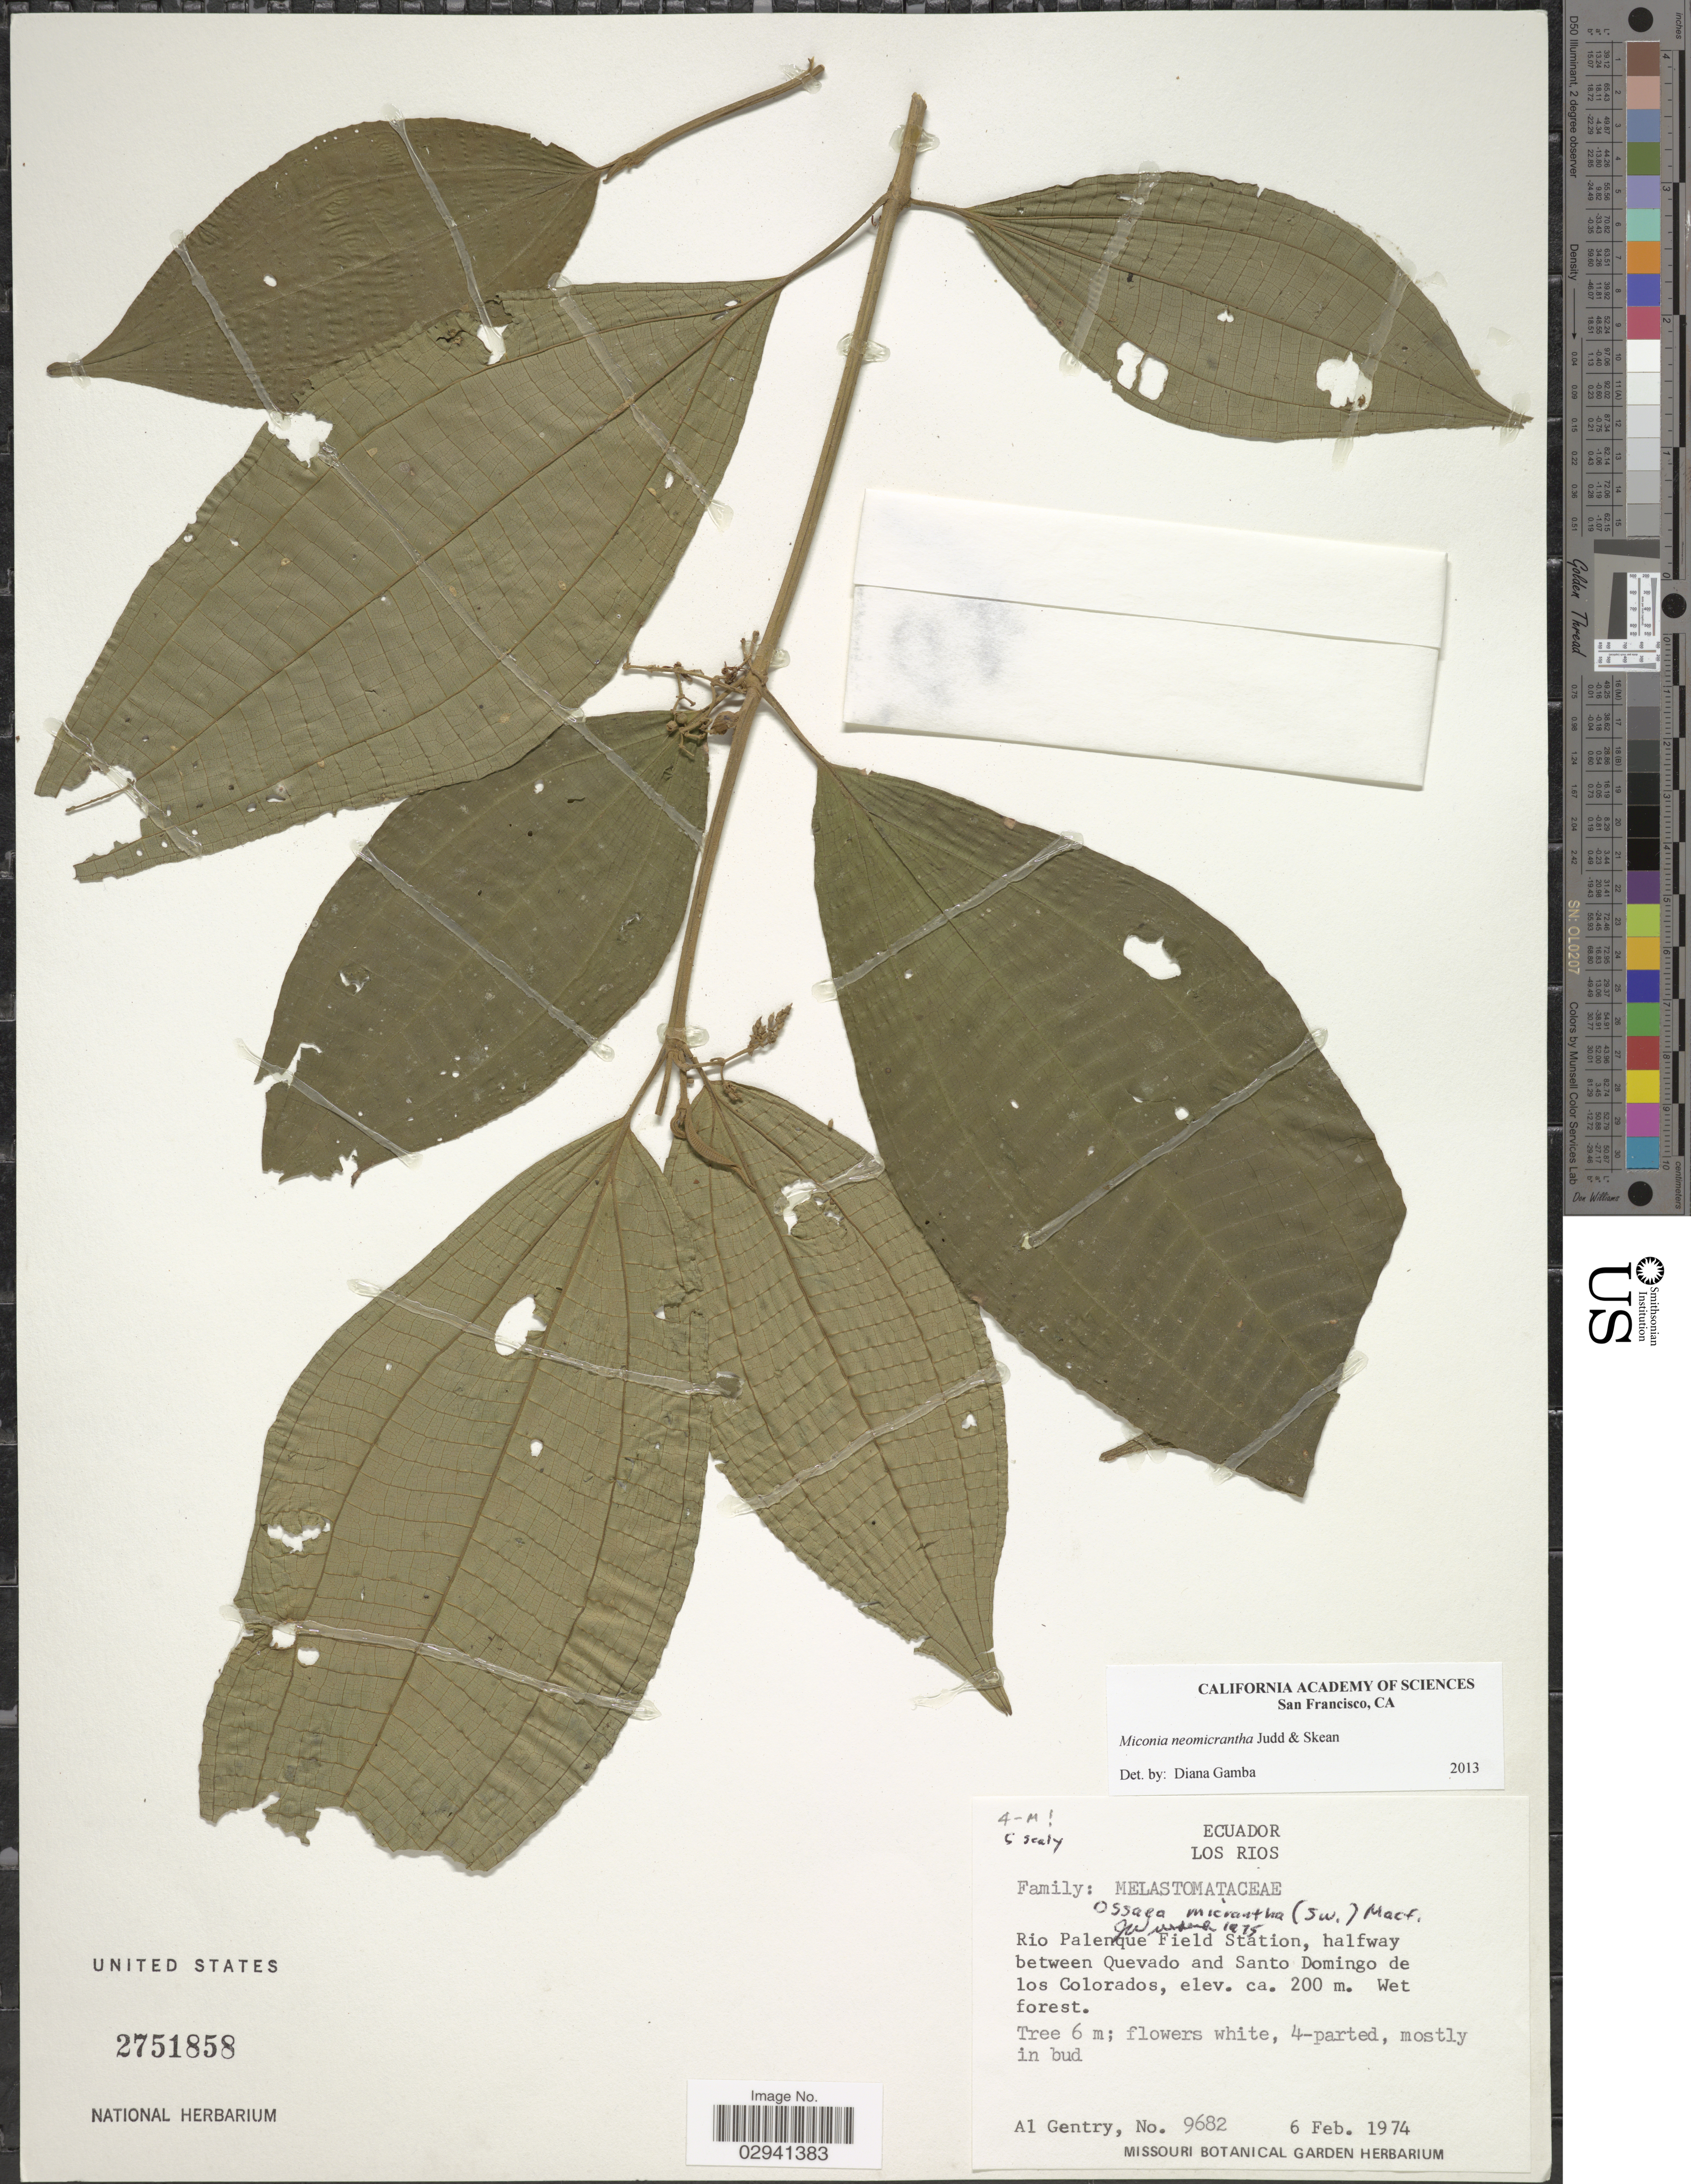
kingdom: Plantae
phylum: Tracheophyta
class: Magnoliopsida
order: Myrtales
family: Melastomataceae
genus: Miconia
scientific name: Miconia neomicrantha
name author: Judd & Skean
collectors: A. H. Gentry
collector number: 9682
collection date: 1974-02-06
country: Ecuador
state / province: Los Ríos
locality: Río Palenque Field Station, halfway between Quevado and Santo Domingo de los Colorados.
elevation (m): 200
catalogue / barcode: US 2751858